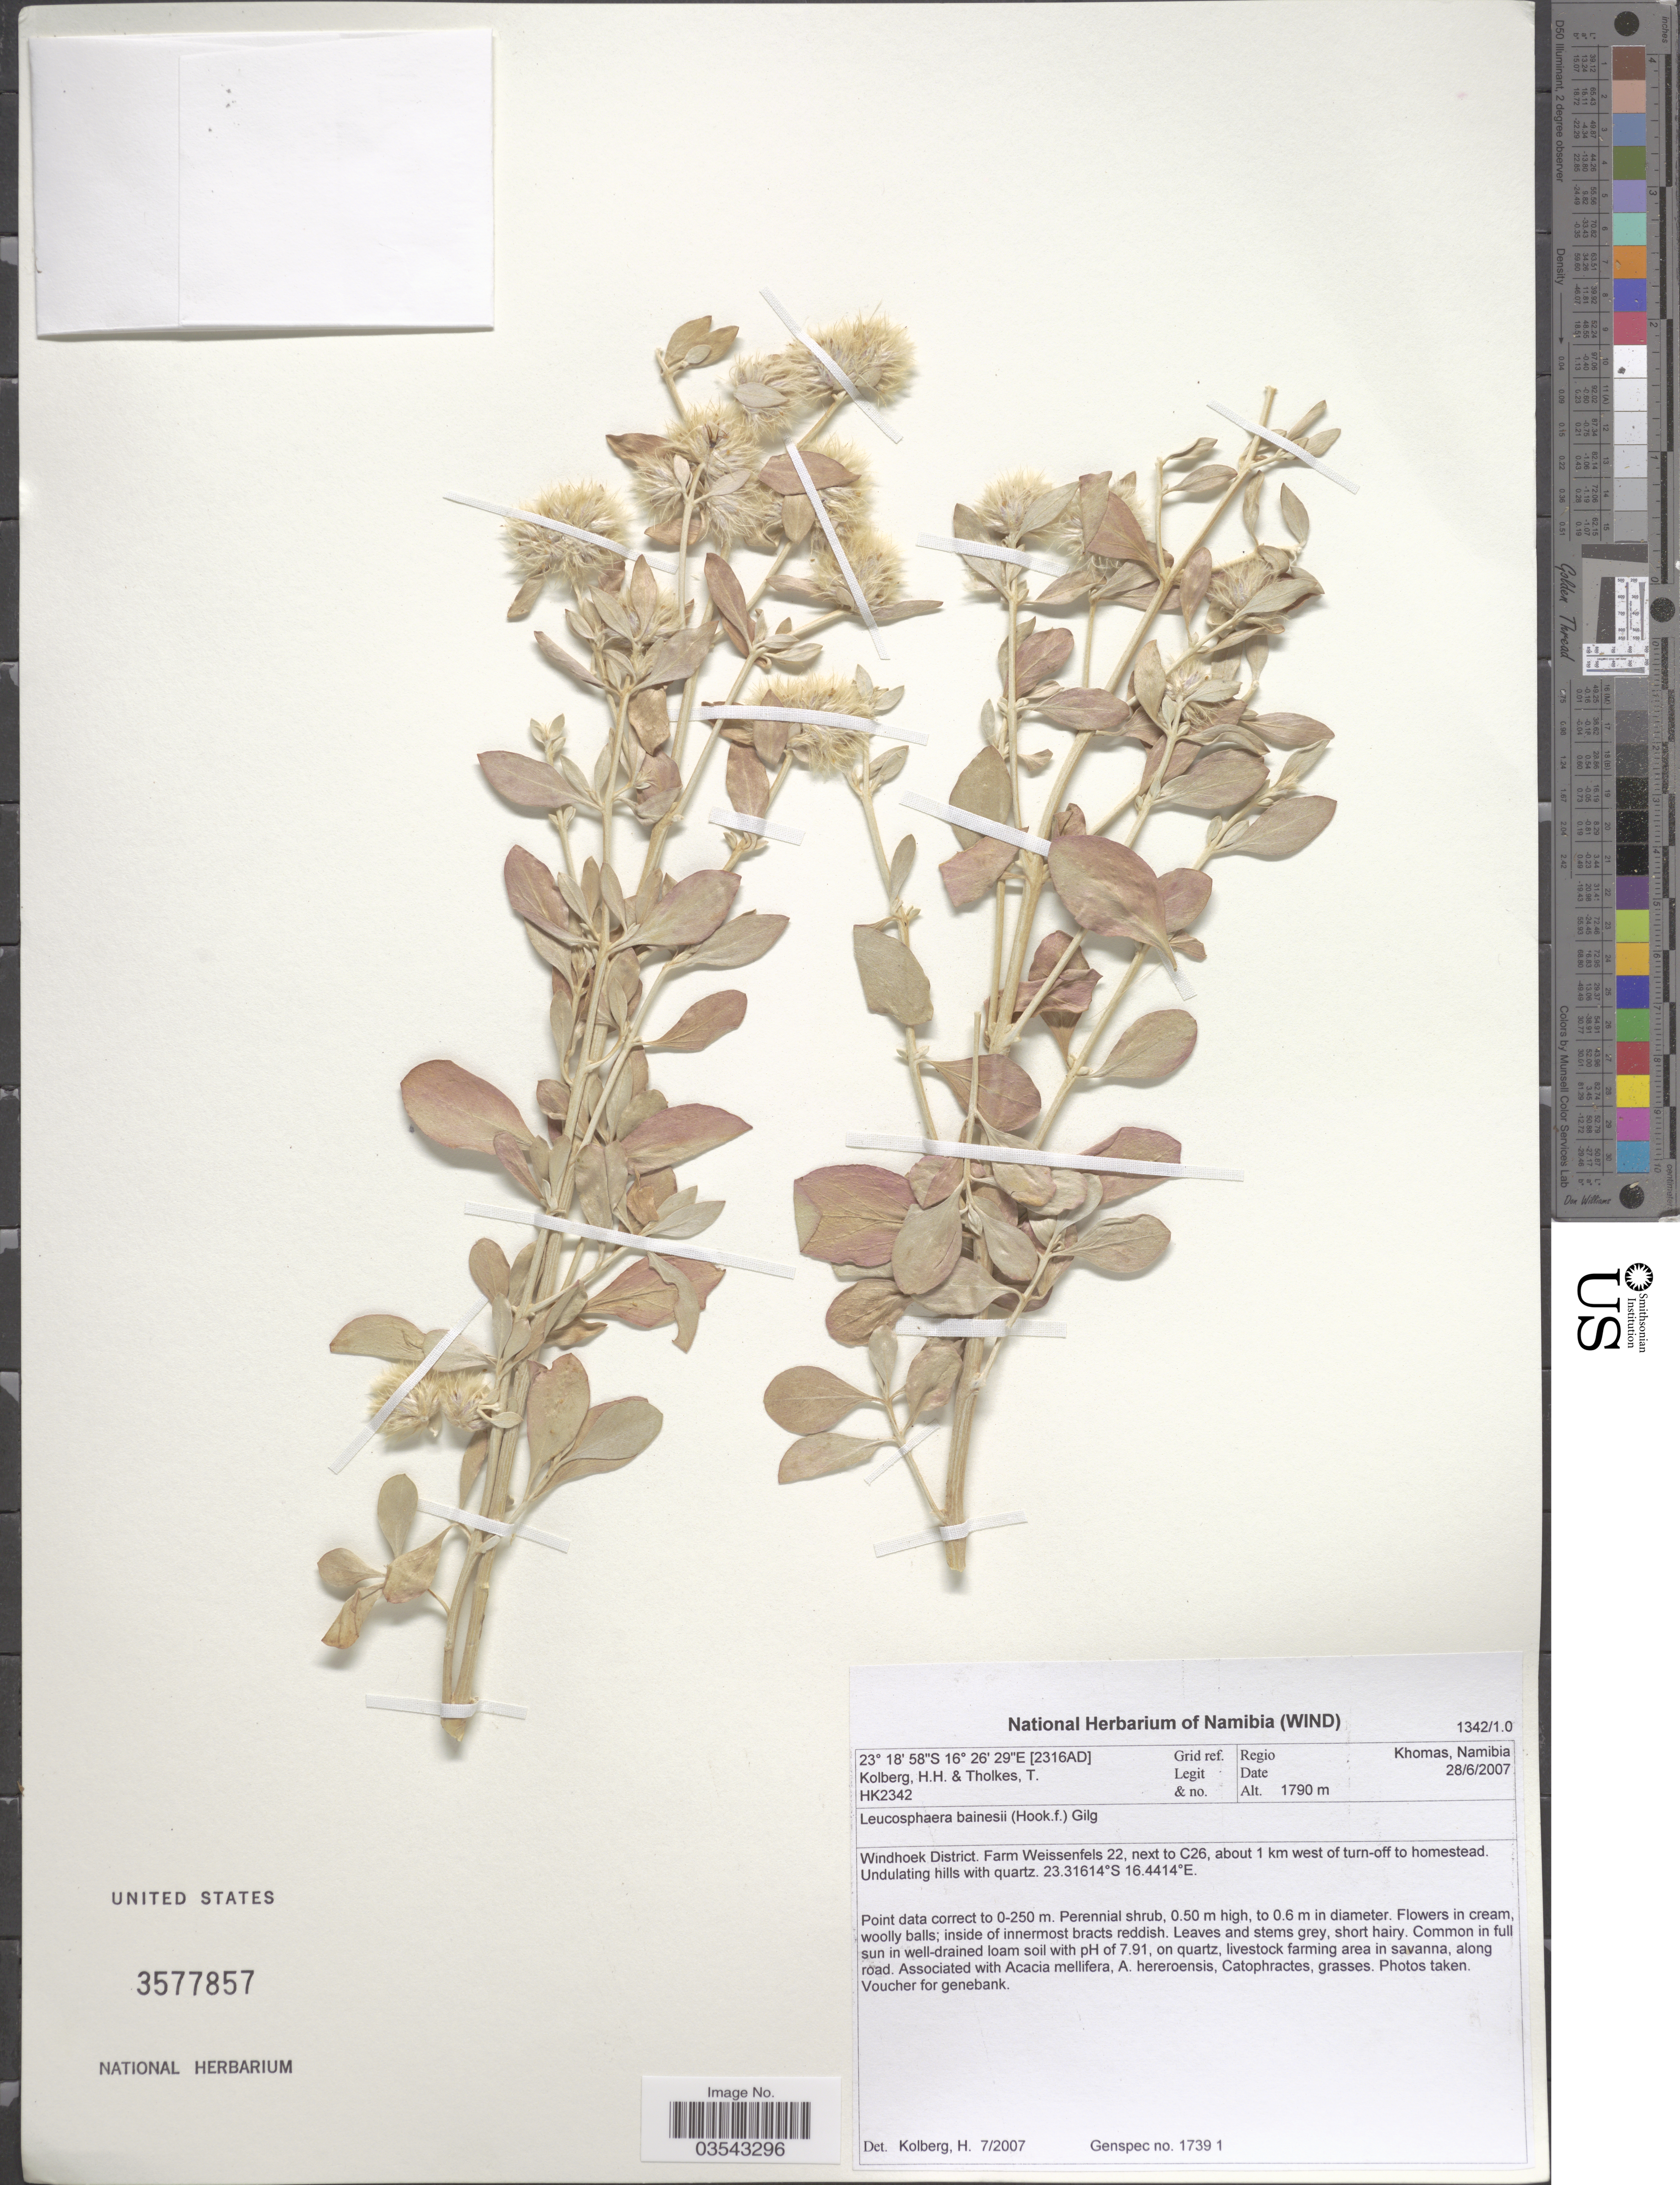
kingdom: Plantae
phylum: Tracheophyta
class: Magnoliopsida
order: Caryophyllales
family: Amaranthaceae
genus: Leucosphaera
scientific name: Leucosphaera bainesii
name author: Gilg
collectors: H. H. Kolberg & T. Tholkes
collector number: HK2342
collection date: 2007-06-28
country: Namibia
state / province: Khomas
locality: Regio Khomas. Grid ref. [2316AD]. Windhoek District. Farm Weissenfels 22, next to C26, about 1 km west of turn-off to homestead.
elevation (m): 1790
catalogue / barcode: US 3577857